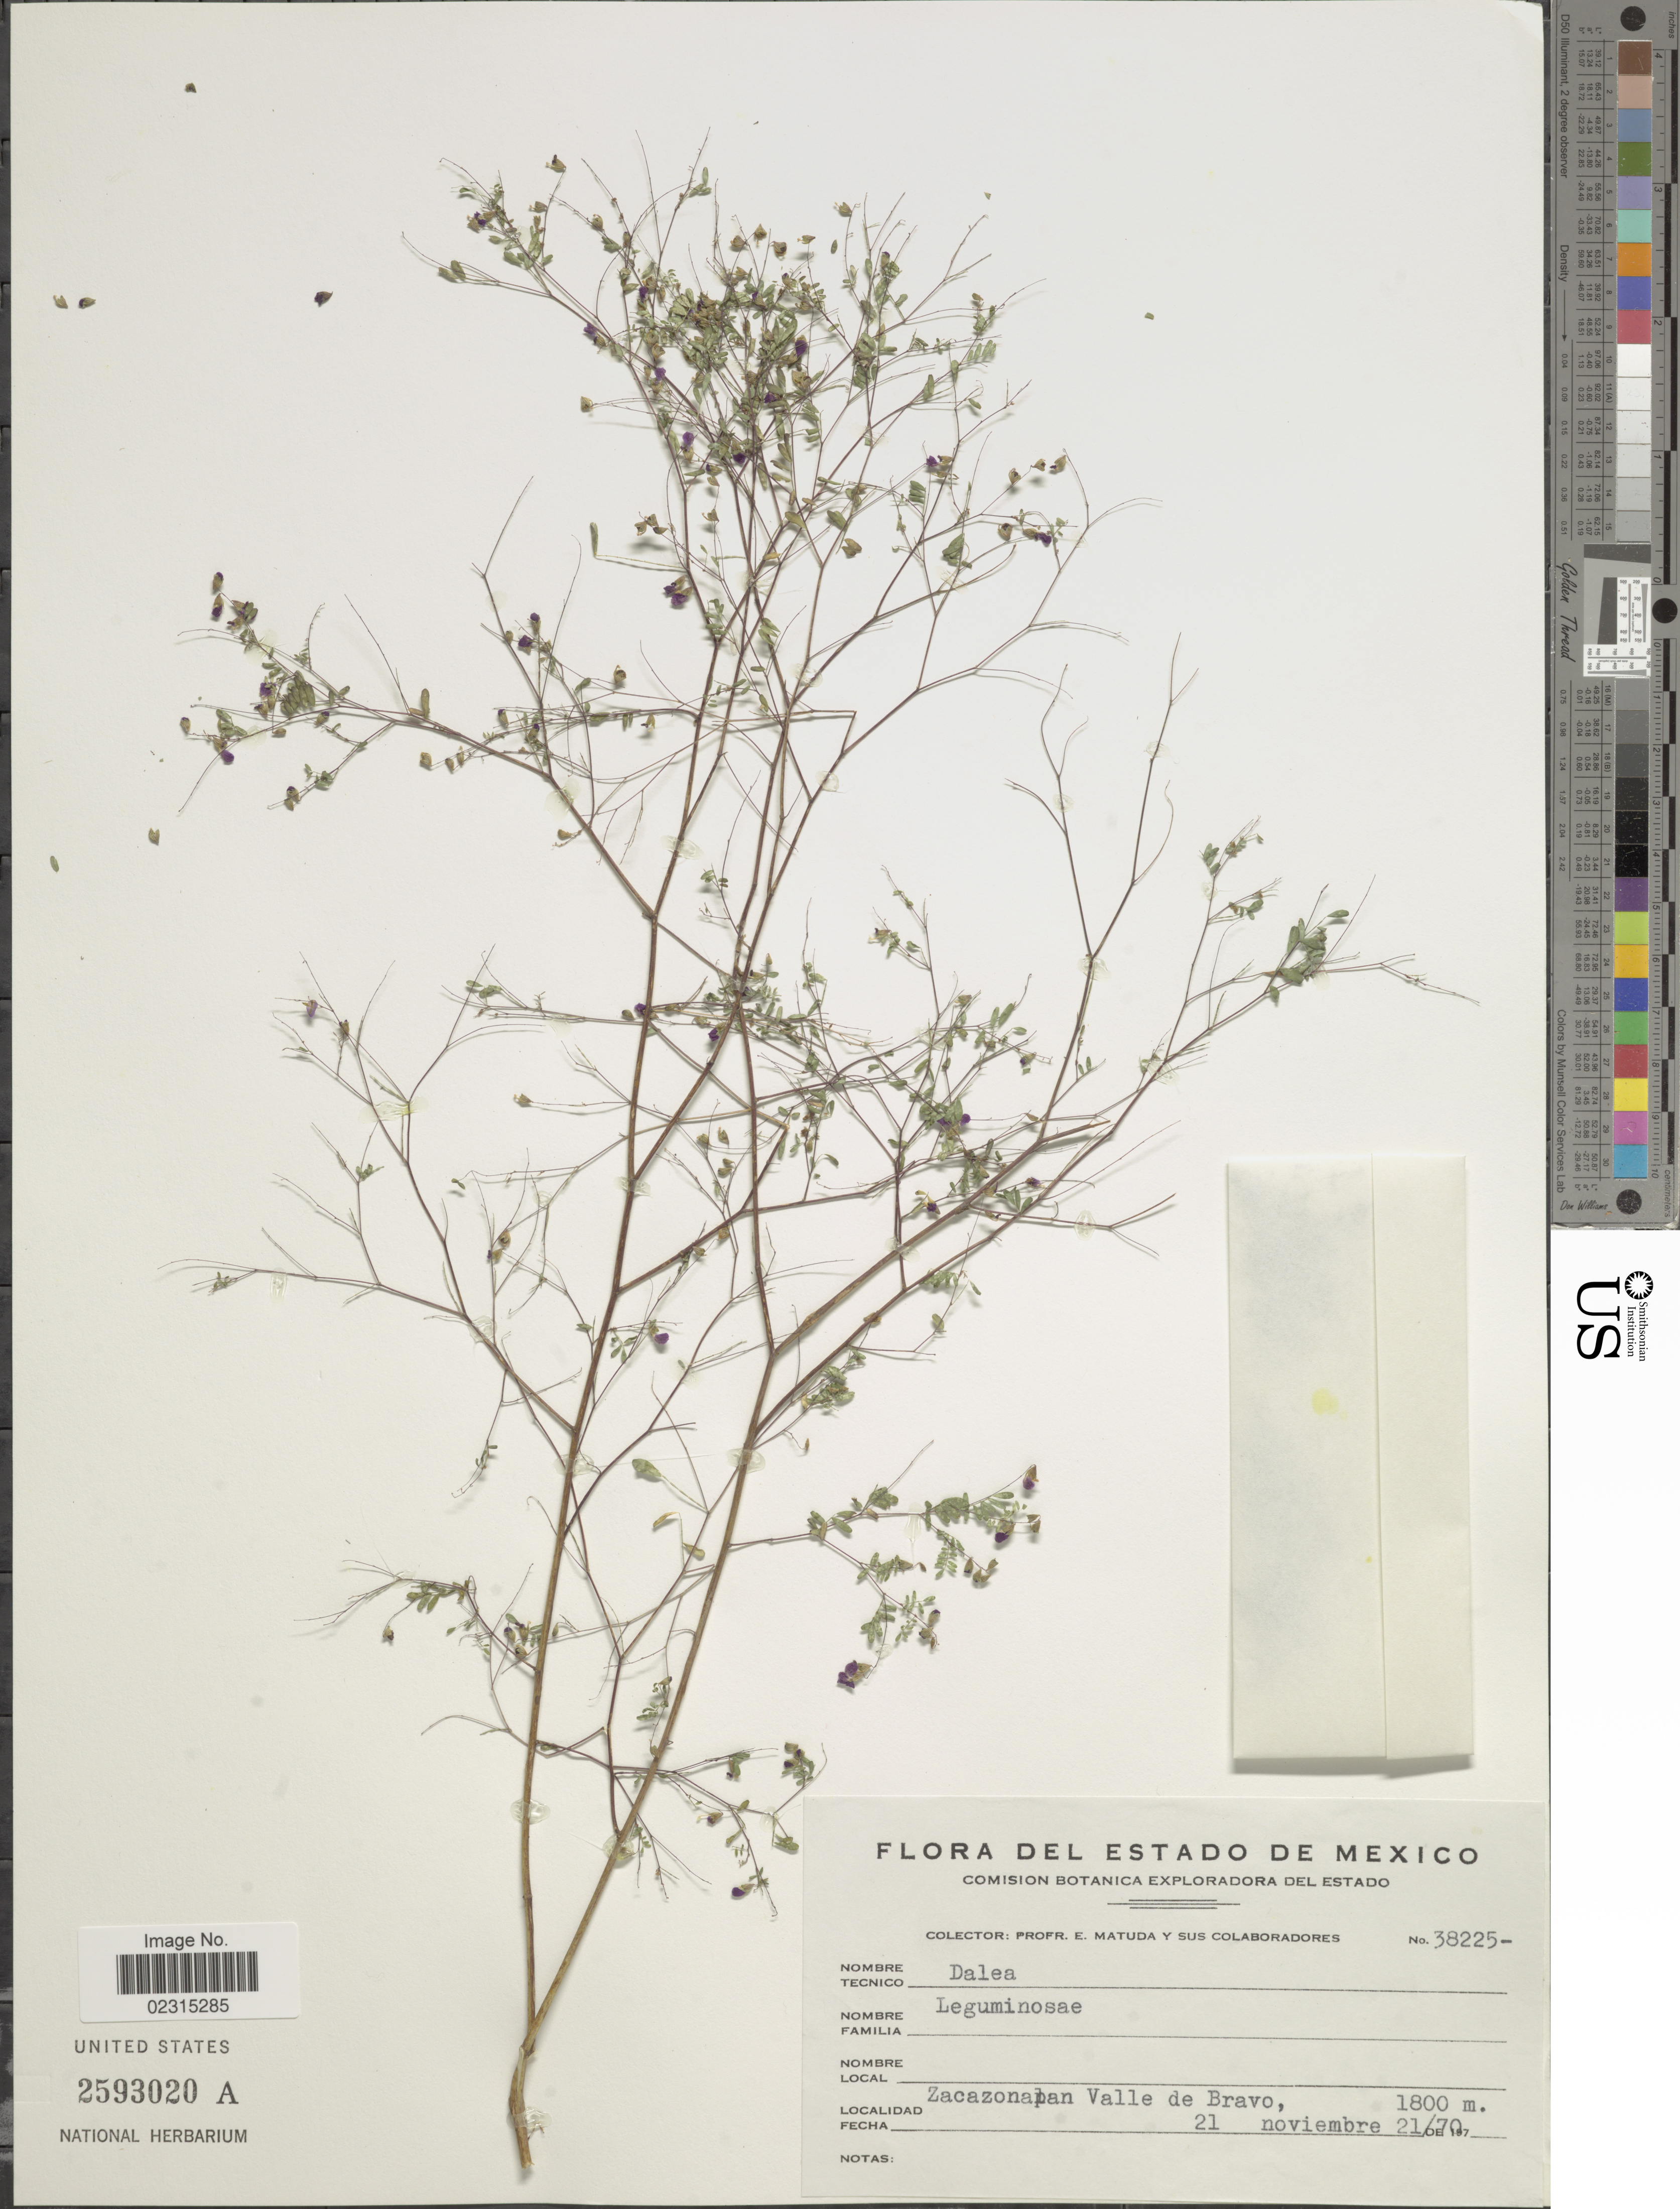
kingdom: Plantae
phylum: Tracheophyta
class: Magnoliopsida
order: Fabales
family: Fabaceae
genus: Marina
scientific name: Marina diffusa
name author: (Moric.) Barneby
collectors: E. Matuda & Sus Colaboradores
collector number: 38225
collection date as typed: Transcribed d/m/y: 21/11/70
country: Mexico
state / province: México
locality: Zacazonapan Valle de Bravo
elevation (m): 1800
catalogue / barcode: US 2593020A